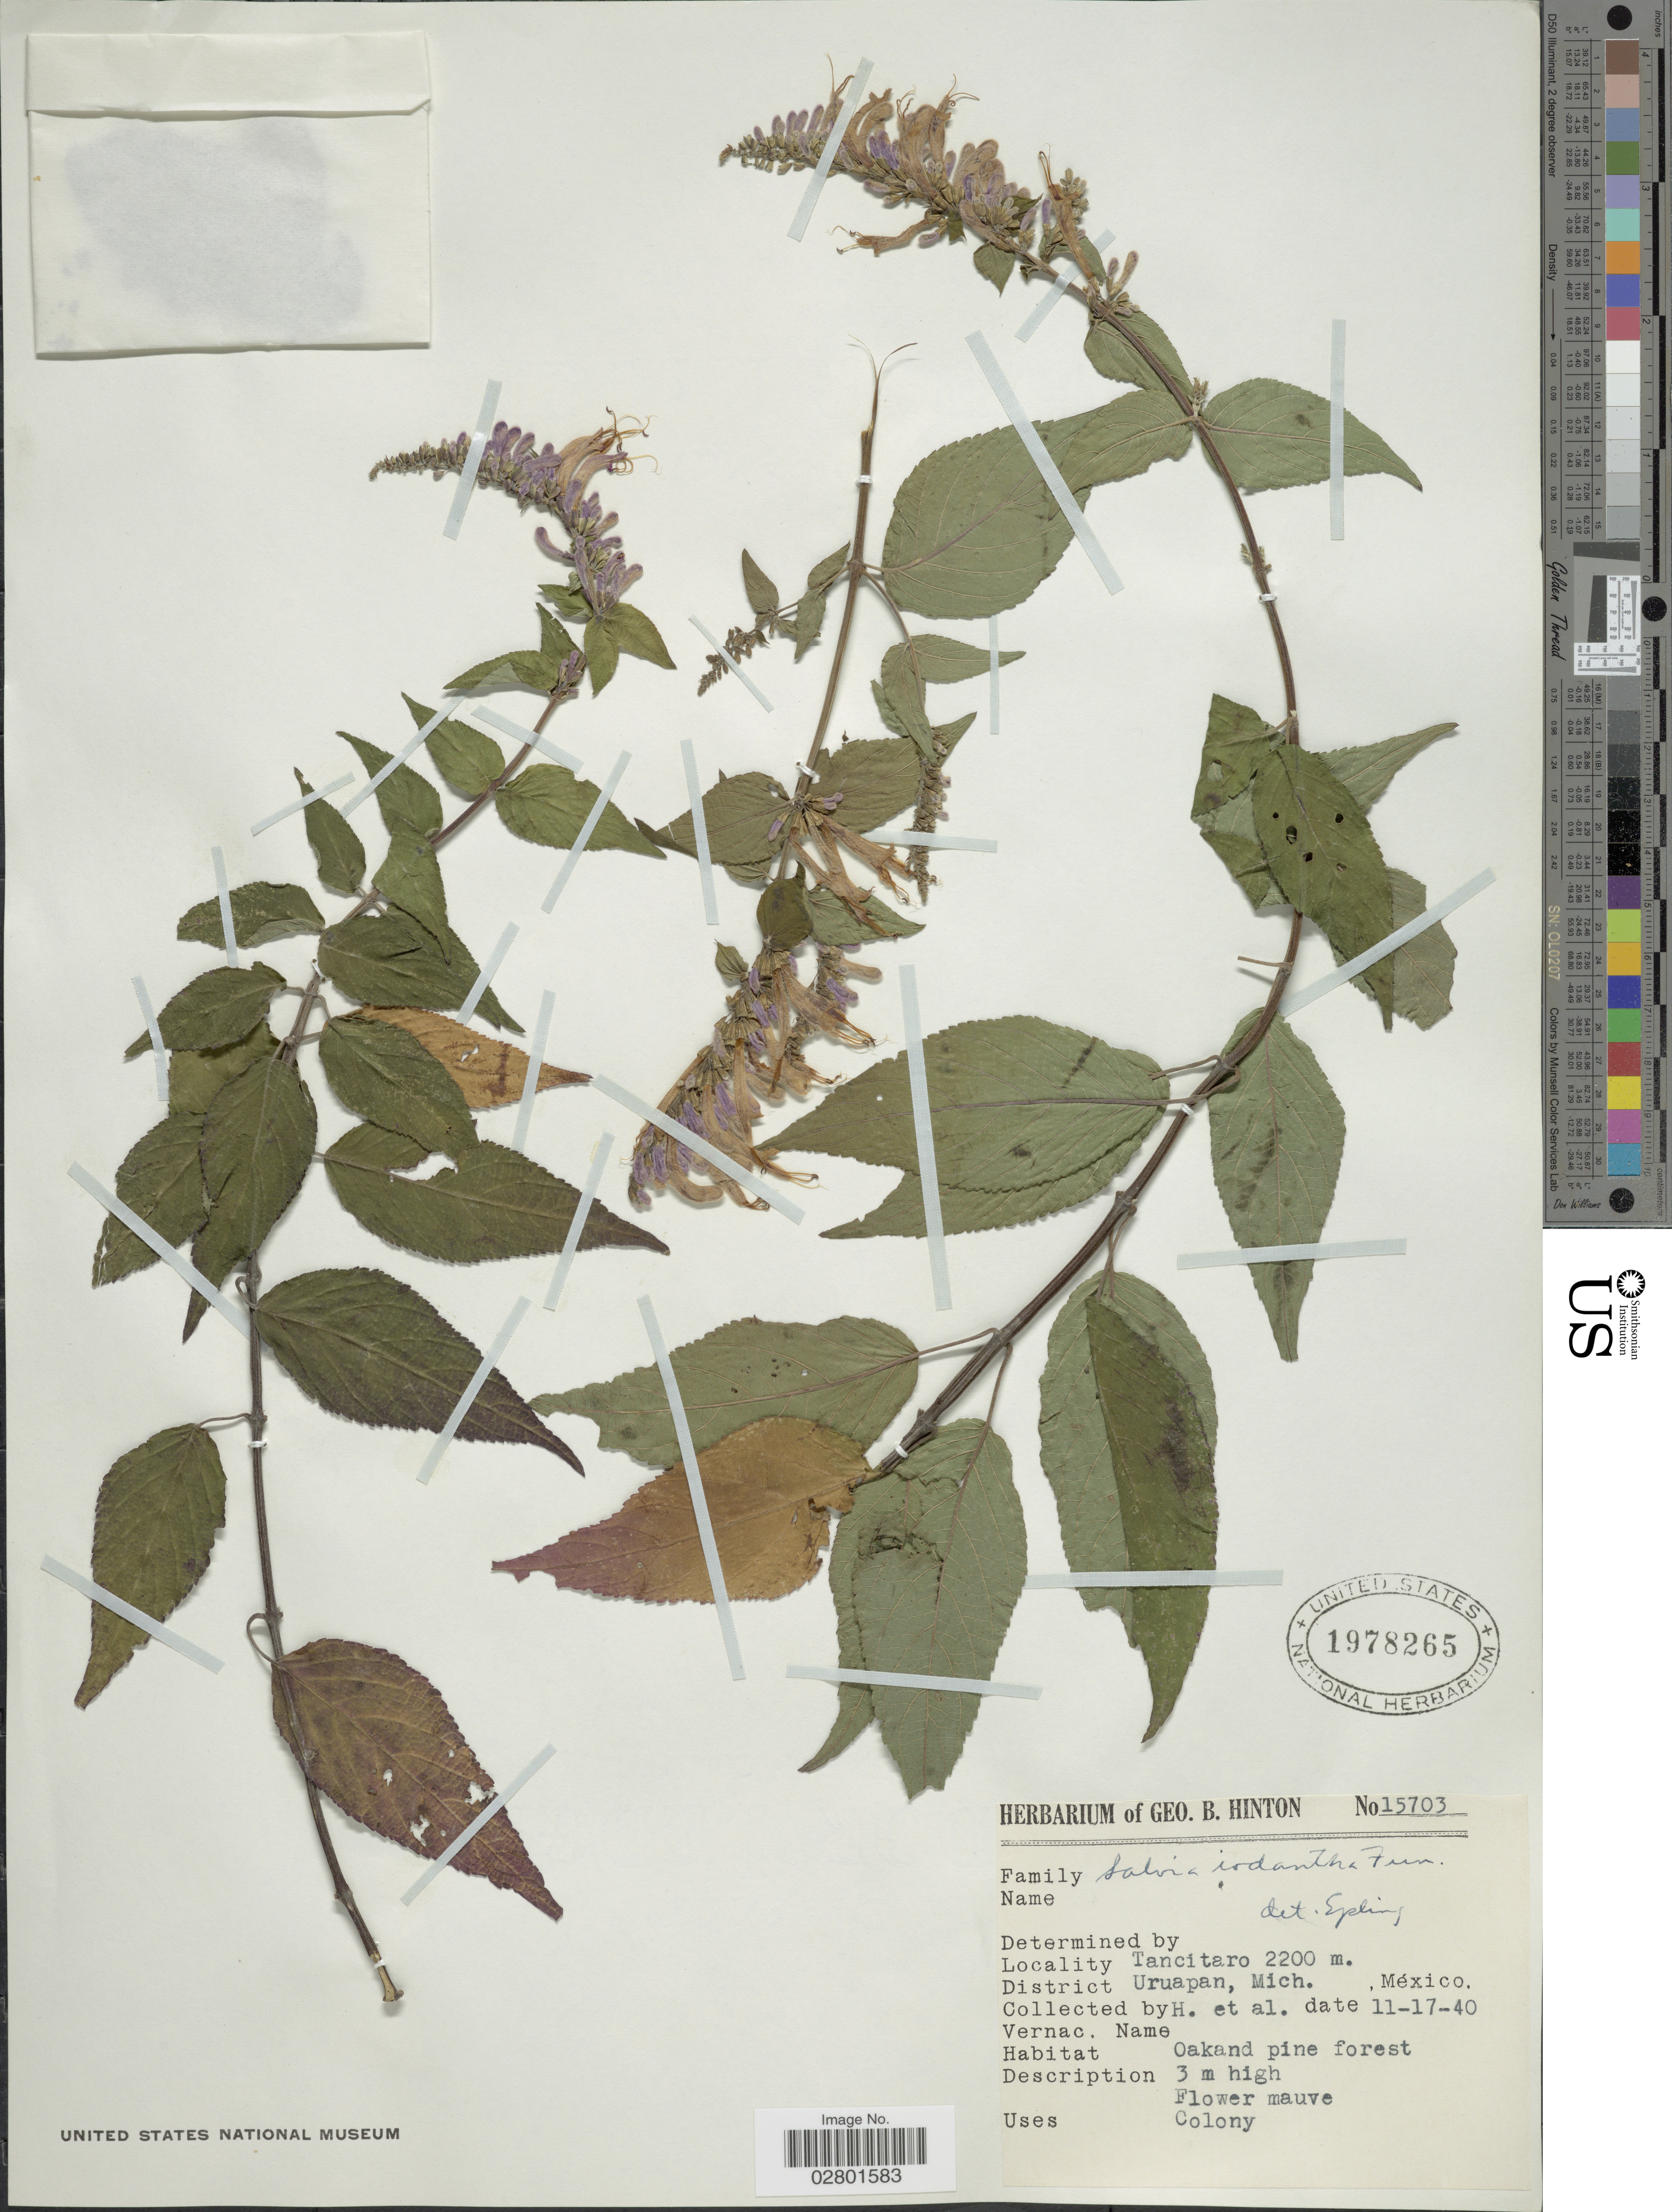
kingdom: Plantae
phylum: Tracheophyta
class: Magnoliopsida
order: Lamiales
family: Lamiaceae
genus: Salvia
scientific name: Salvia iodantha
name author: Fernald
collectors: G. B. Hinton & et al.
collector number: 15703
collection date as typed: Transcribed d/m/y: 17/11/40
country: Mexico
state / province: Michoacán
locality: Tancitaro, District Uruapan.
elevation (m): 2200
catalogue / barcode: US 1978265